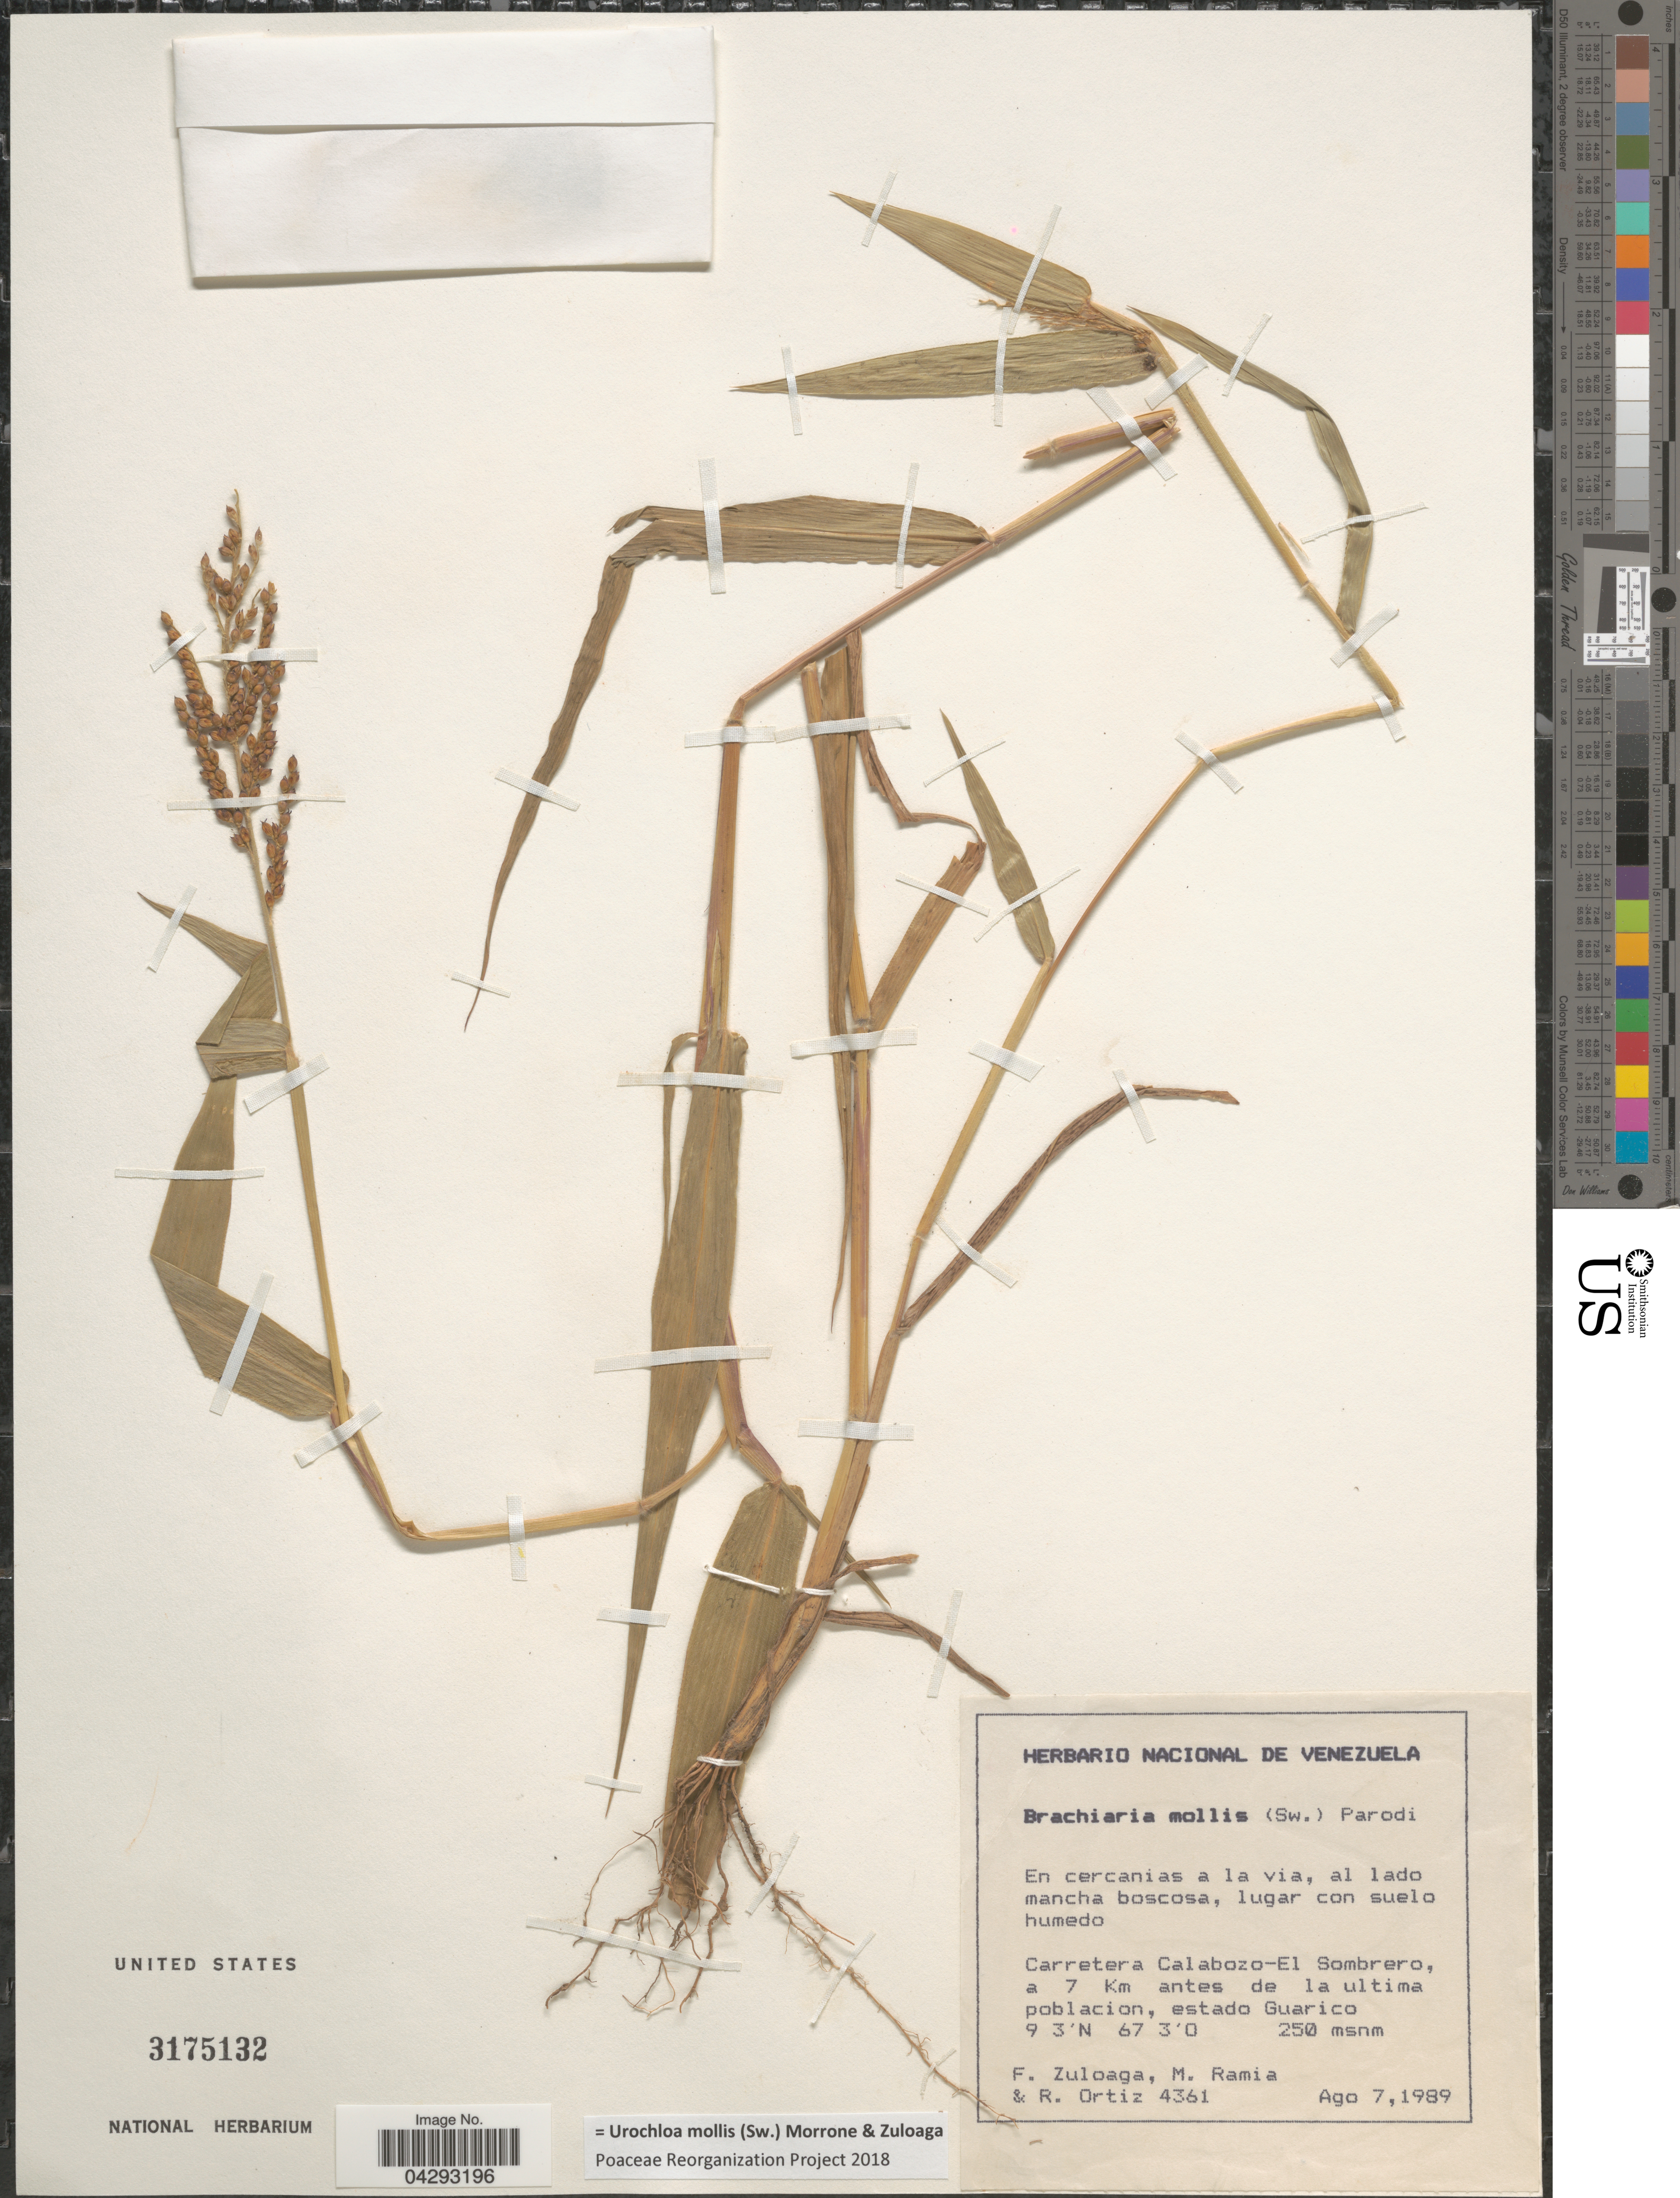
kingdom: Plantae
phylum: Tracheophyta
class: Liliopsida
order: Poales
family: Poaceae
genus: Urochloa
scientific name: Urochloa mollis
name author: (Sw.) Morrone & Zuloaga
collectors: F. Zuloaga, M. Ramia & R. Ortiz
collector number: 4361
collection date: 1989-08-07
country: Venezuela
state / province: Guarico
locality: Carretera Calabozo-El Sombrero, a 7 Km antes de la ultima poblacion, estado Guarico.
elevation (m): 250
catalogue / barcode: US 3175132